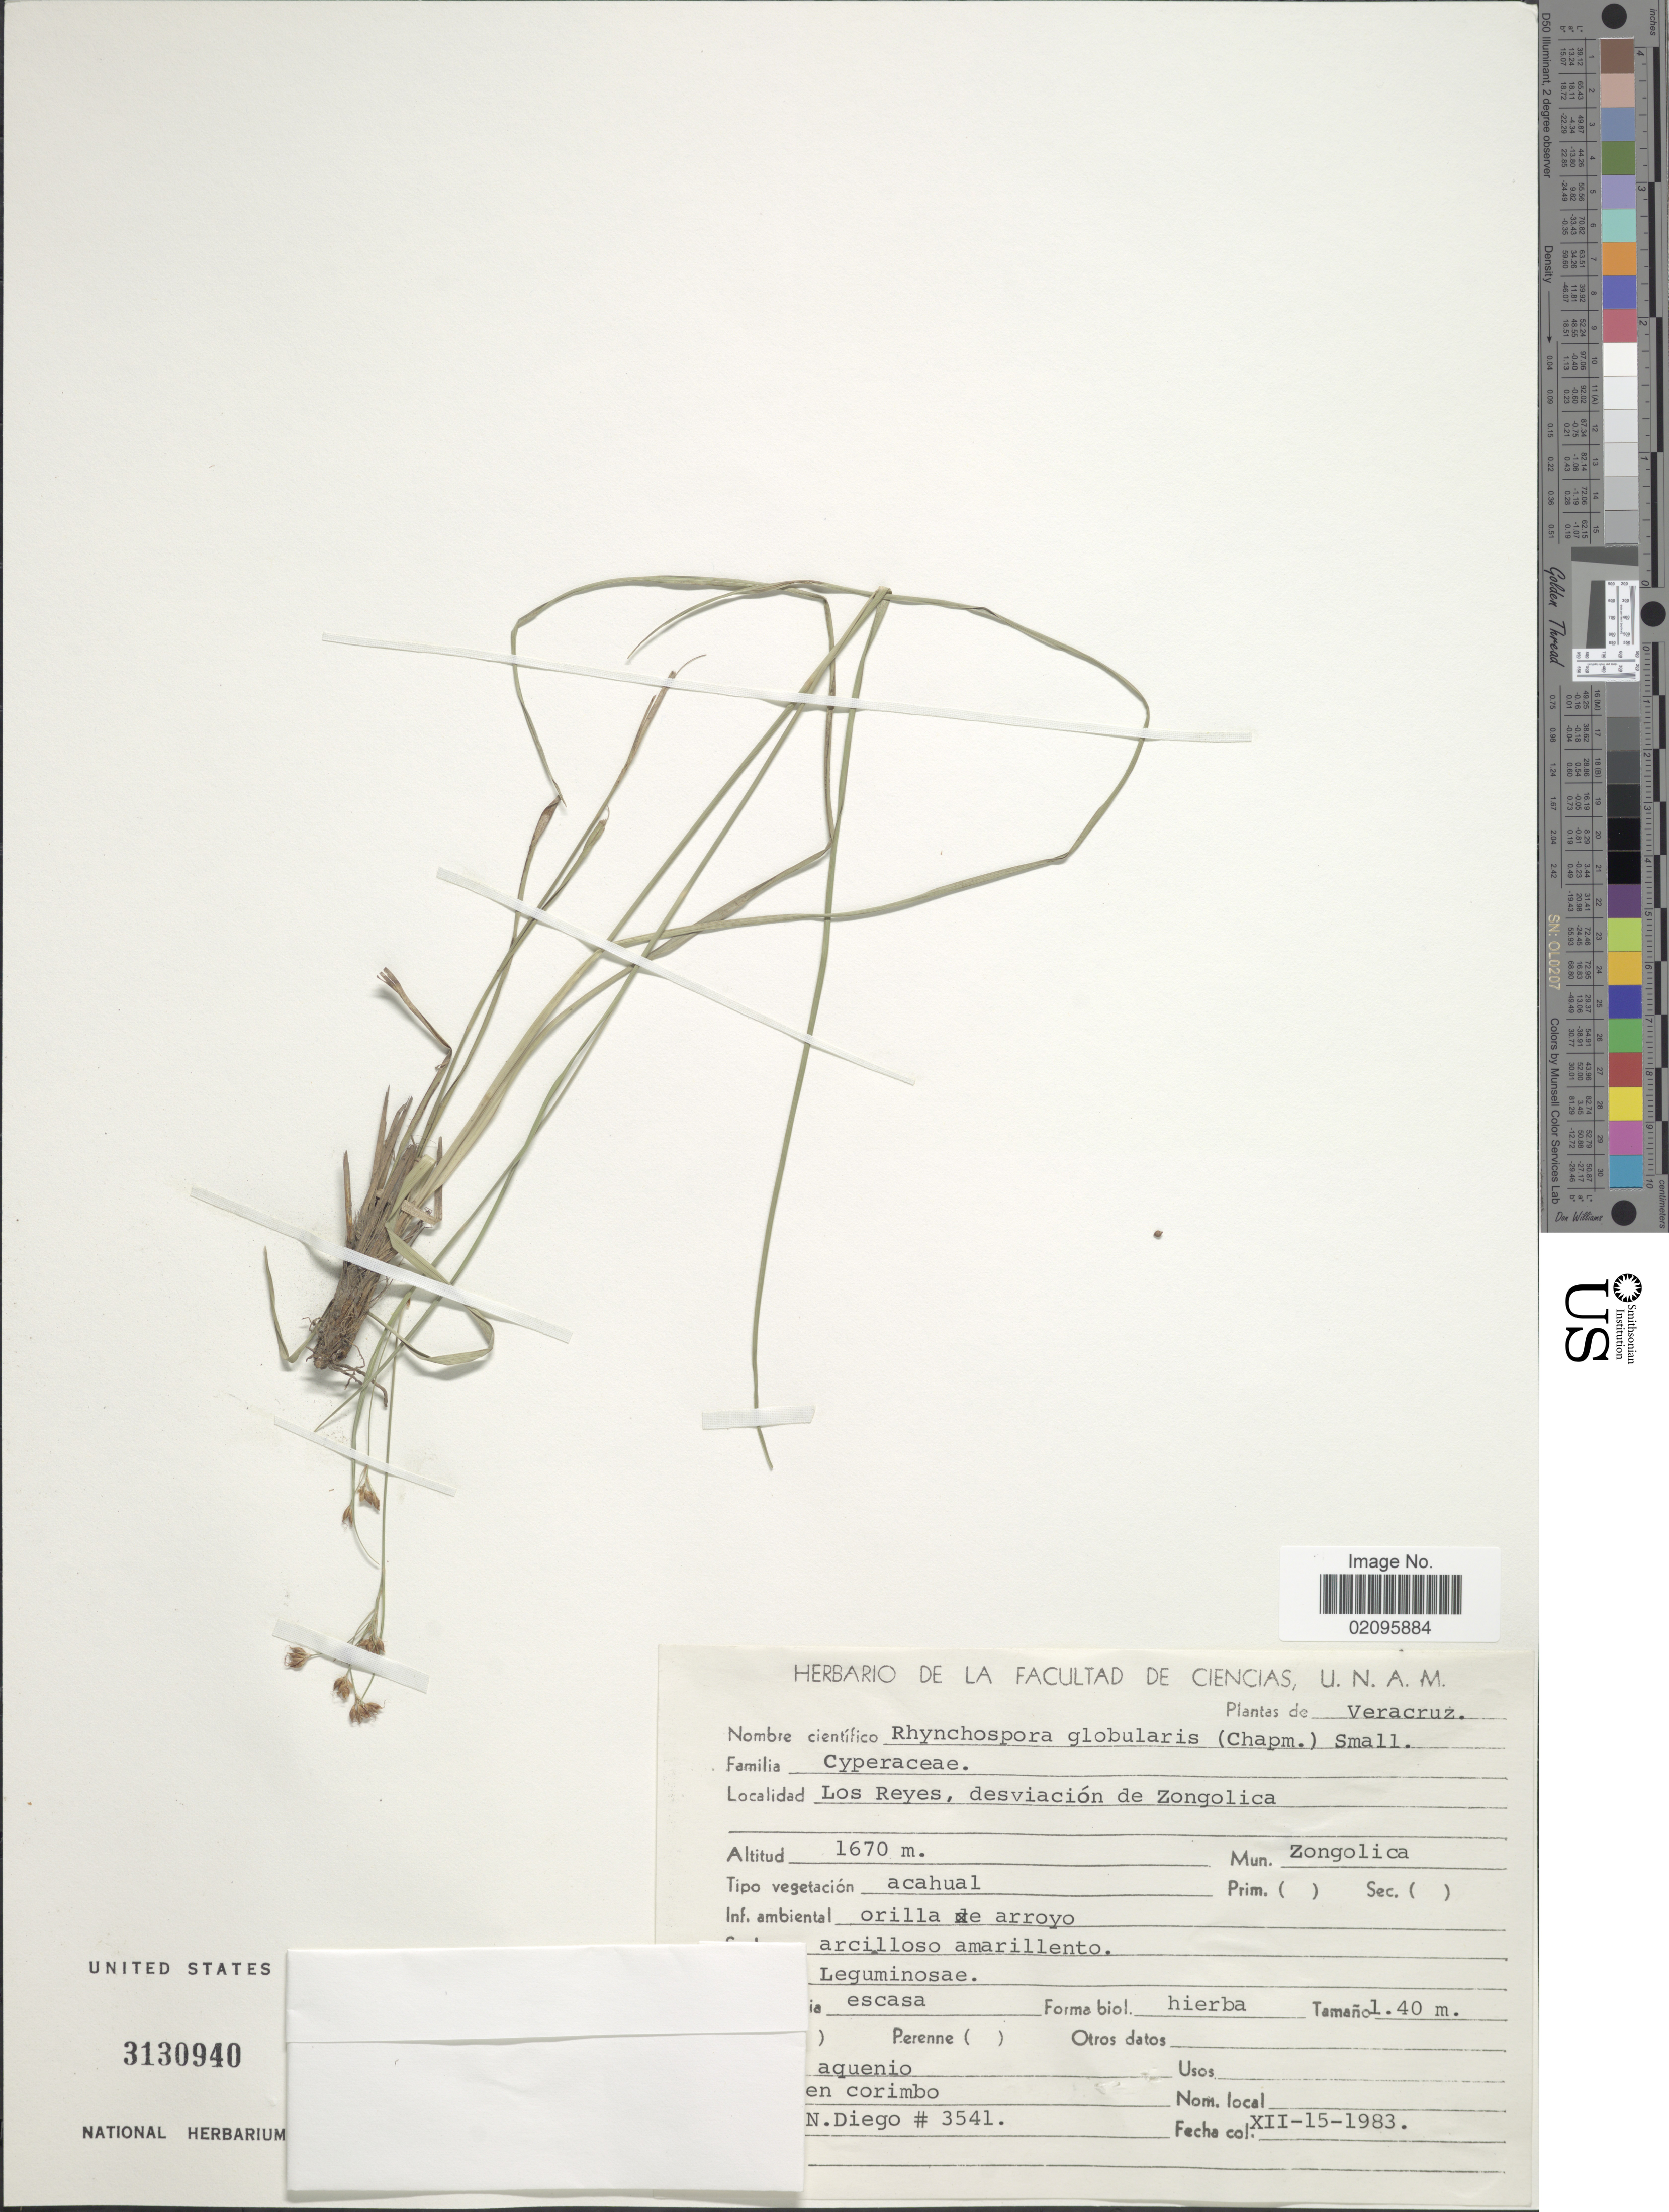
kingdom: Plantae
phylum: Tracheophyta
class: Liliopsida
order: Poales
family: Cyperaceae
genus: Rhynchospora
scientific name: Rhynchospora globularis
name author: (Chapm.) Small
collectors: N. Diego Pérez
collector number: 3541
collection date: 1983-12-15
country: Mexico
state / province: Veracruz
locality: Veracruz, Los Reyes, desviacion de Zongolica, Mun. Zongolica.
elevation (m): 1670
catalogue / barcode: US 3130940